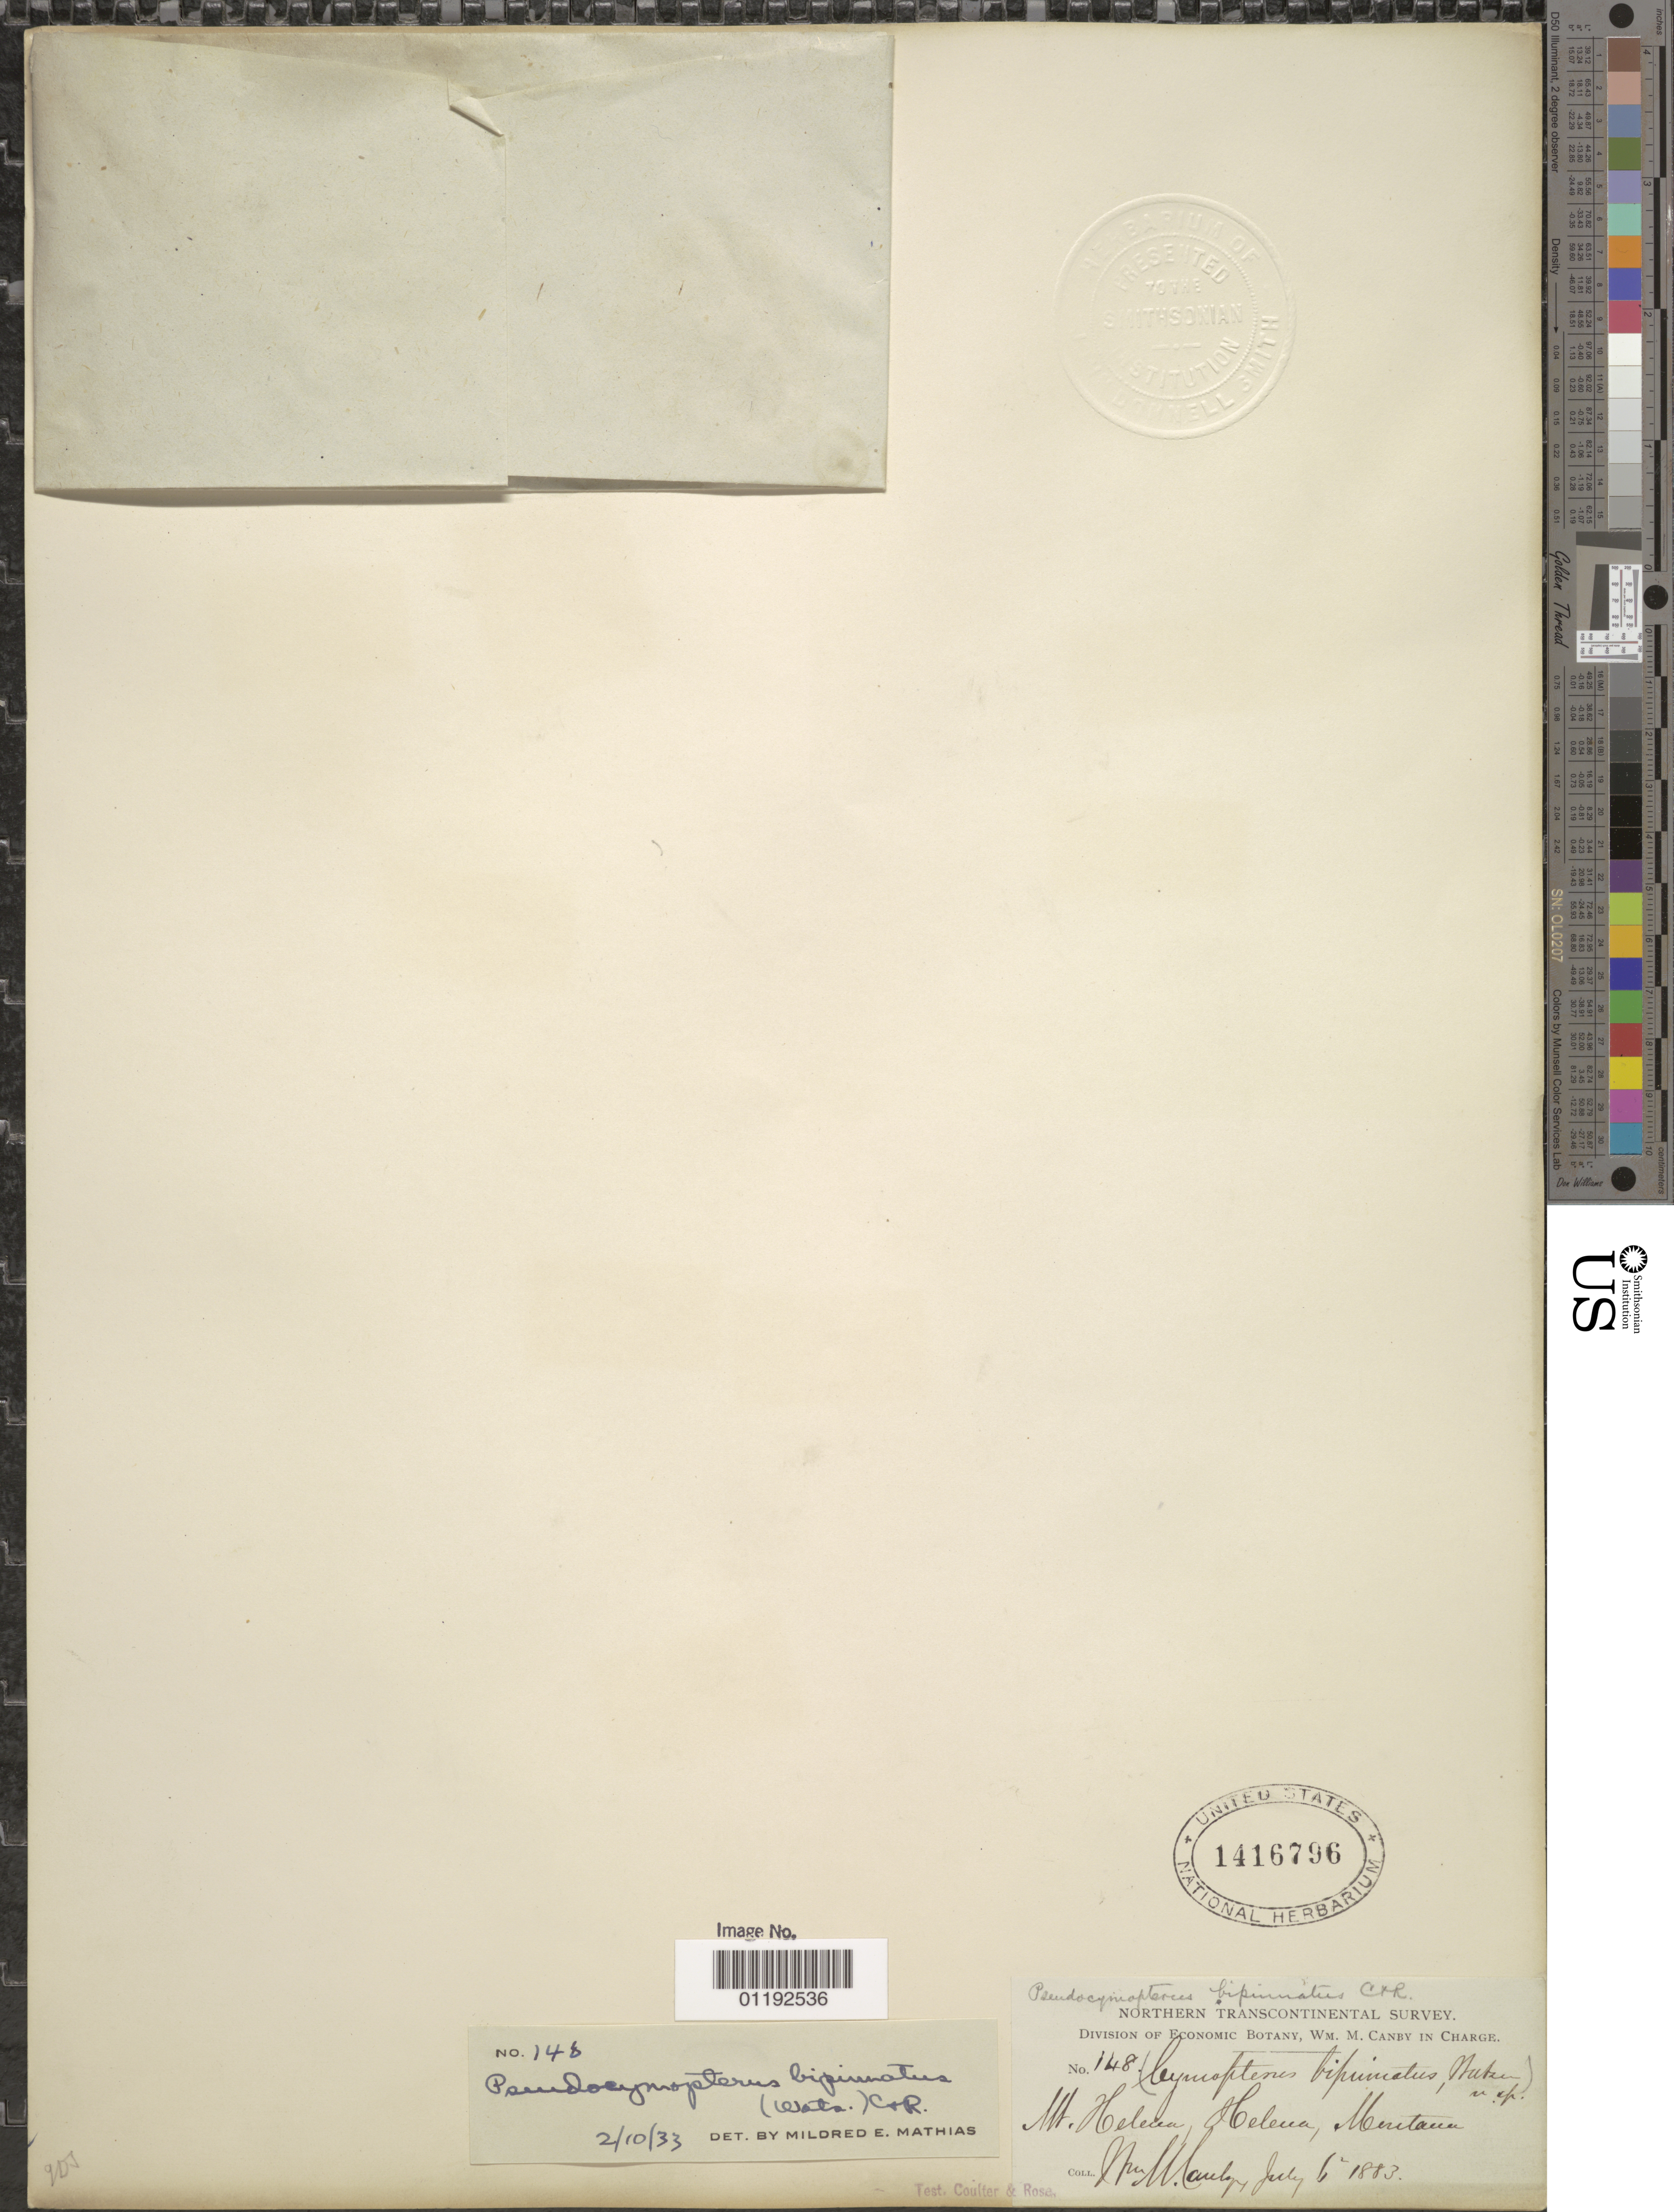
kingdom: Plantae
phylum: Tracheophyta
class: Magnoliopsida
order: Apiales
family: Apiaceae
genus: Cymopterus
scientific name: Cymopterus bipinnatus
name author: S. Watson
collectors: W. M. Canby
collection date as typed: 6 Jul 1883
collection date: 1883-07-06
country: United States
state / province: Montana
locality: Mount Helena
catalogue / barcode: US 1416796